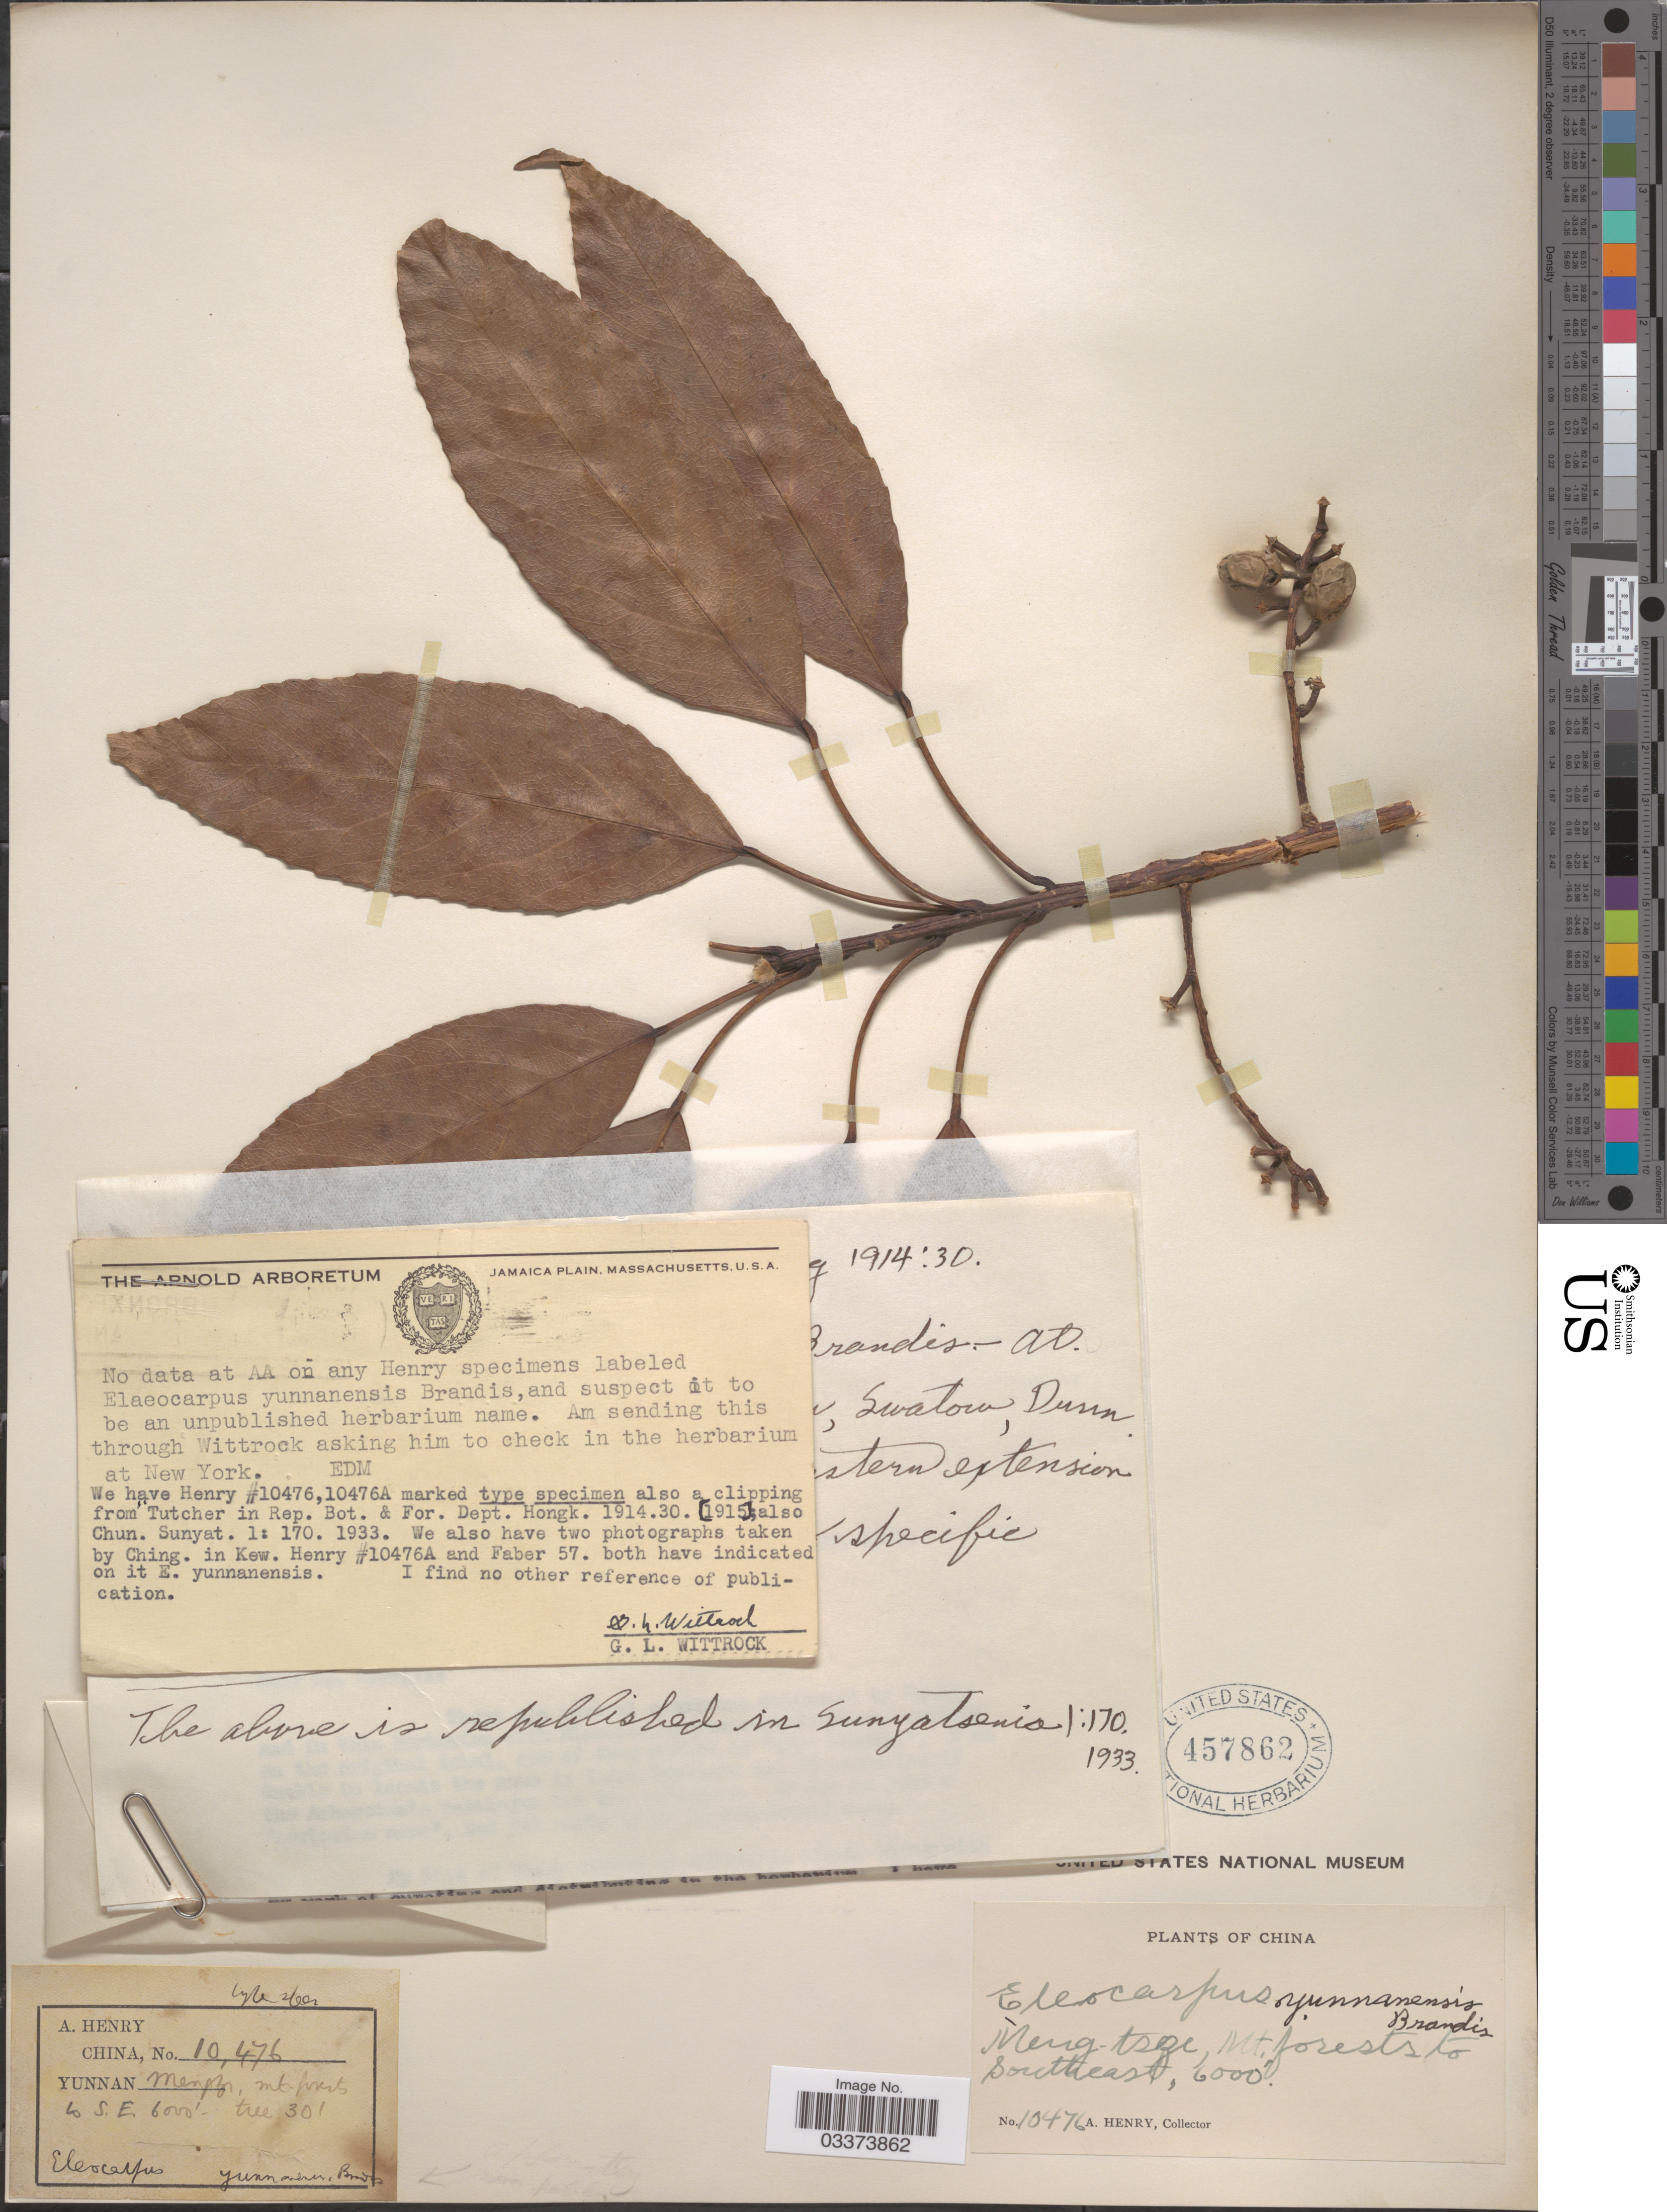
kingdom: Plantae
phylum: Tracheophyta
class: Magnoliopsida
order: Oxalidales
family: Elaeocarpaceae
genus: Elaeocarpus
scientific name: Elaeocarpus japonicus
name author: Siebold & Zucc.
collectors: A. Henry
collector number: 10476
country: China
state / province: Yunnan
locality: Meng-tsze, Mt. forests to southeast.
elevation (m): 1829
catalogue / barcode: US 457862